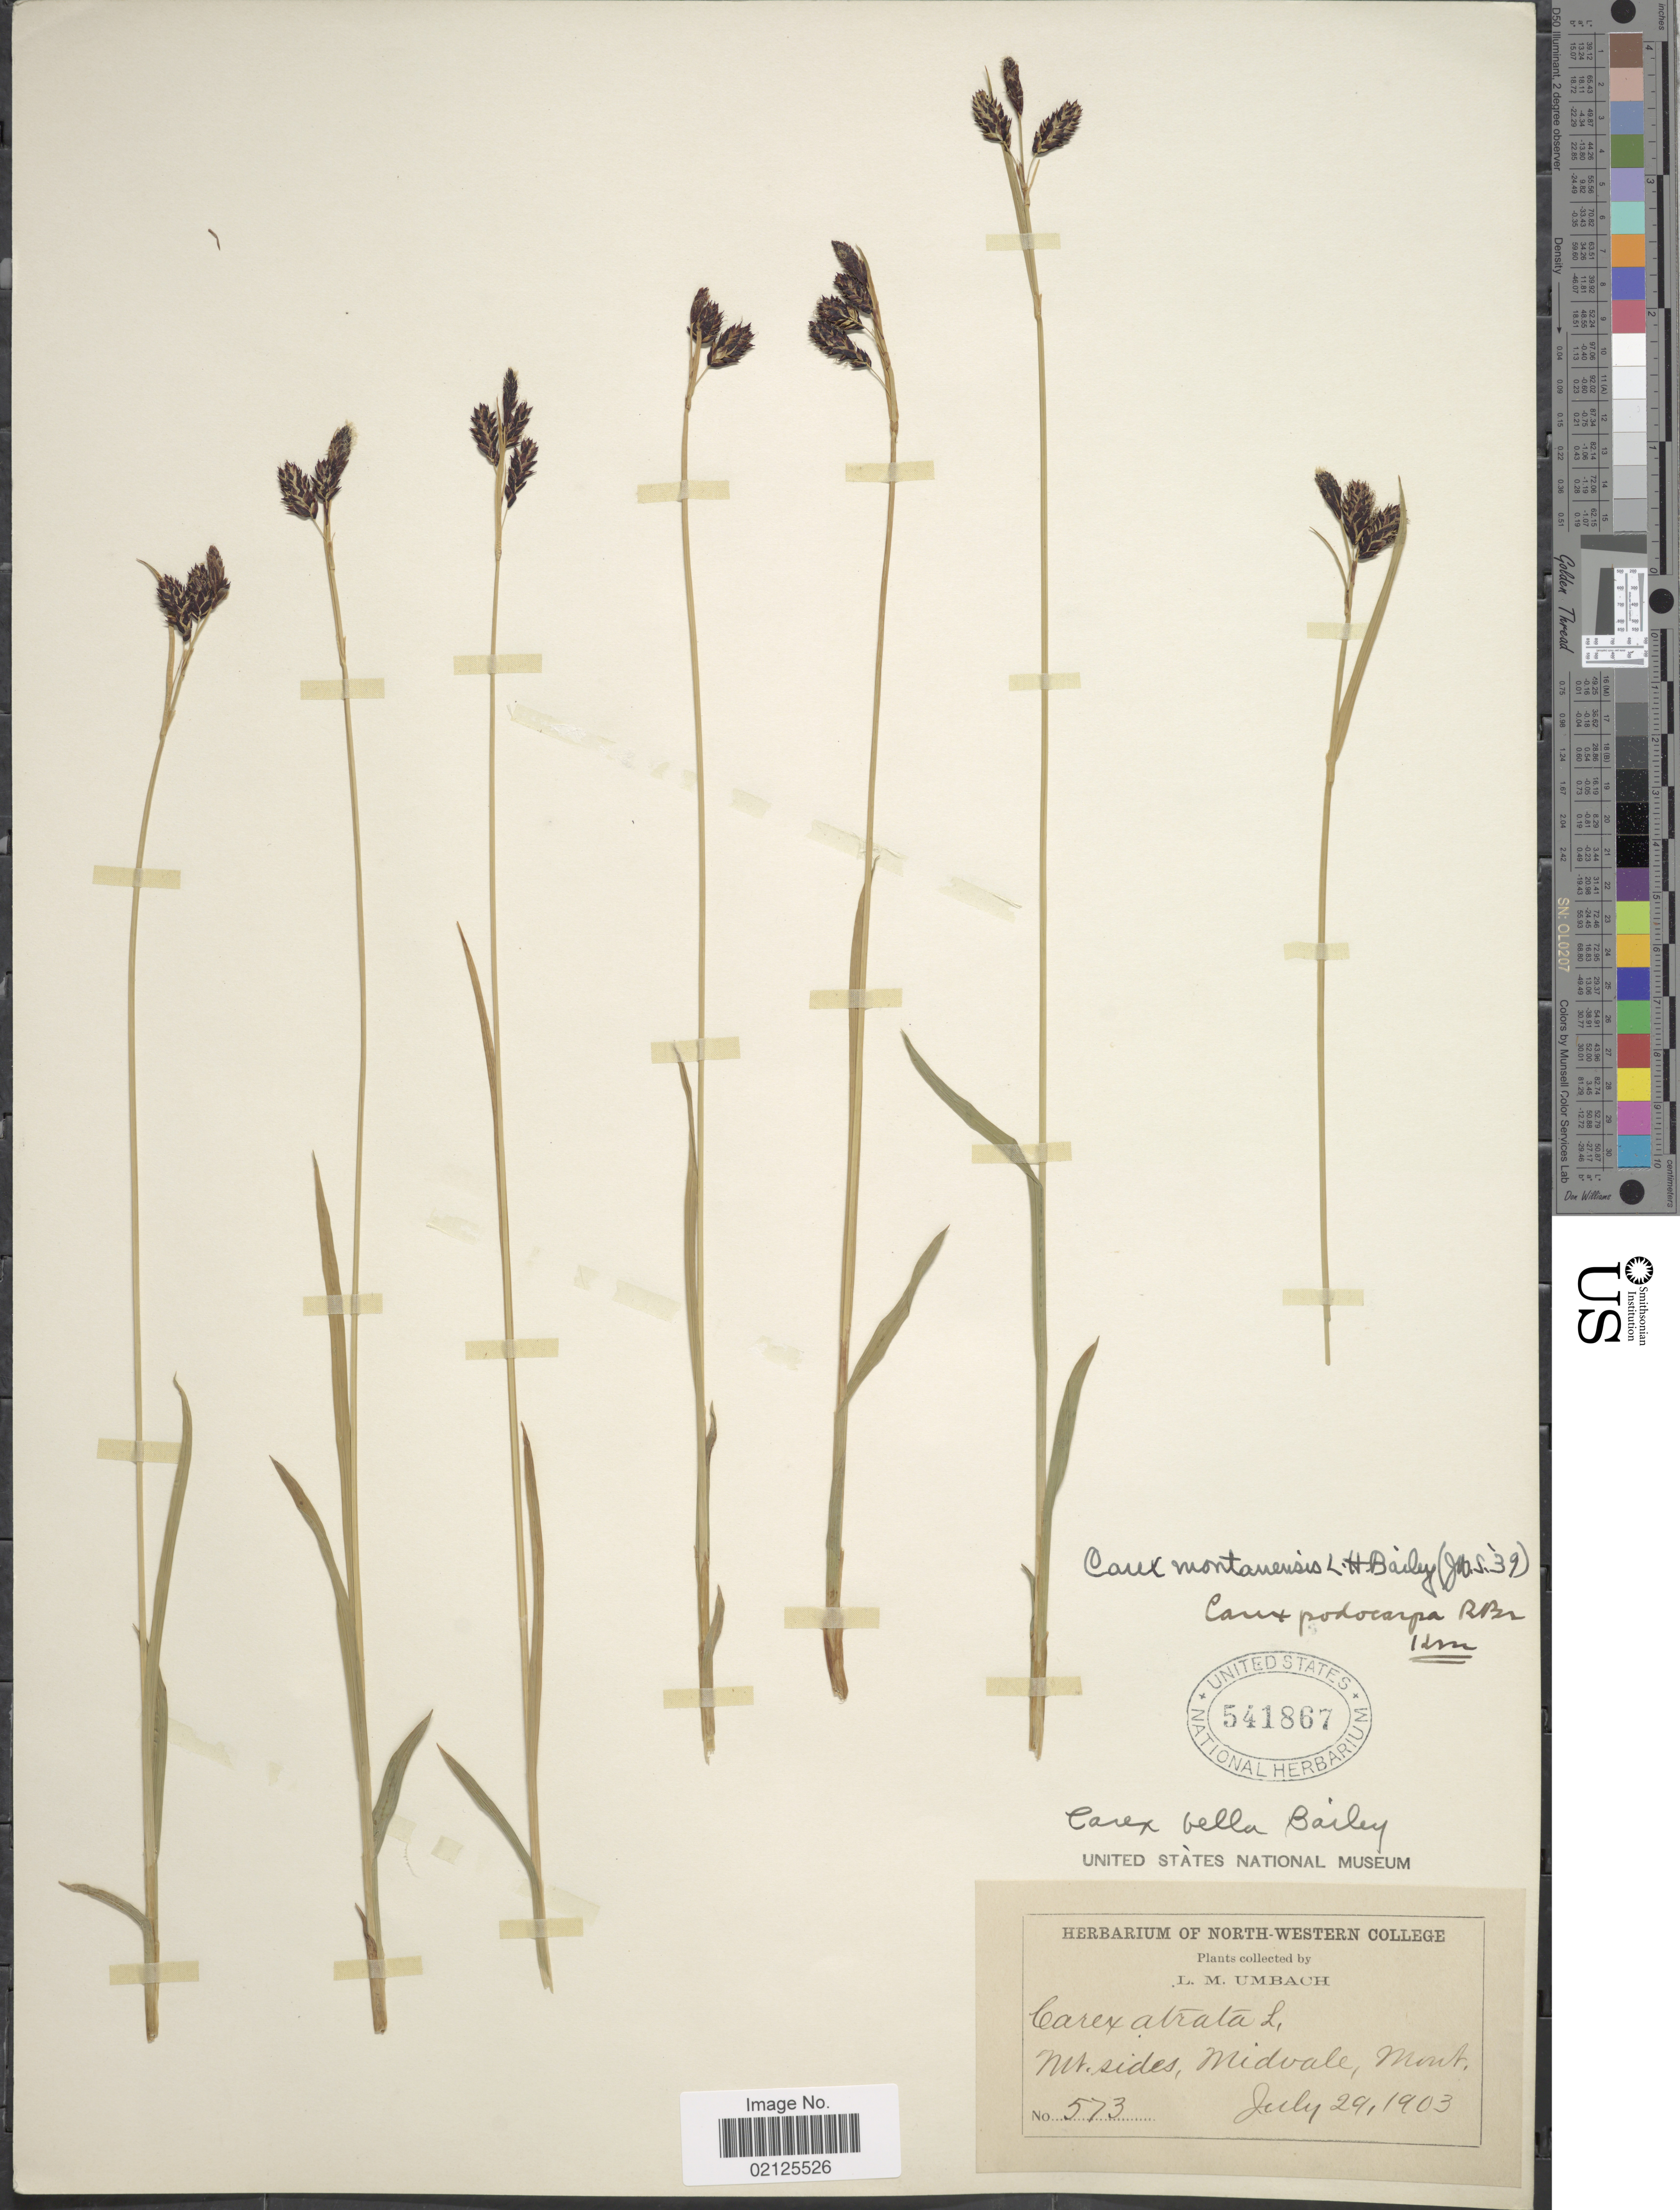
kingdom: Plantae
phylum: Tracheophyta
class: Liliopsida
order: Poales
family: Cyperaceae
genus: Carex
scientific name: Carex podocarpa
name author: R. Br.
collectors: L. M. Umbach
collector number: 573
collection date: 1903-07-29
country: United States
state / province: Montana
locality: Mt sides, Midvale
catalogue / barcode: US 541867